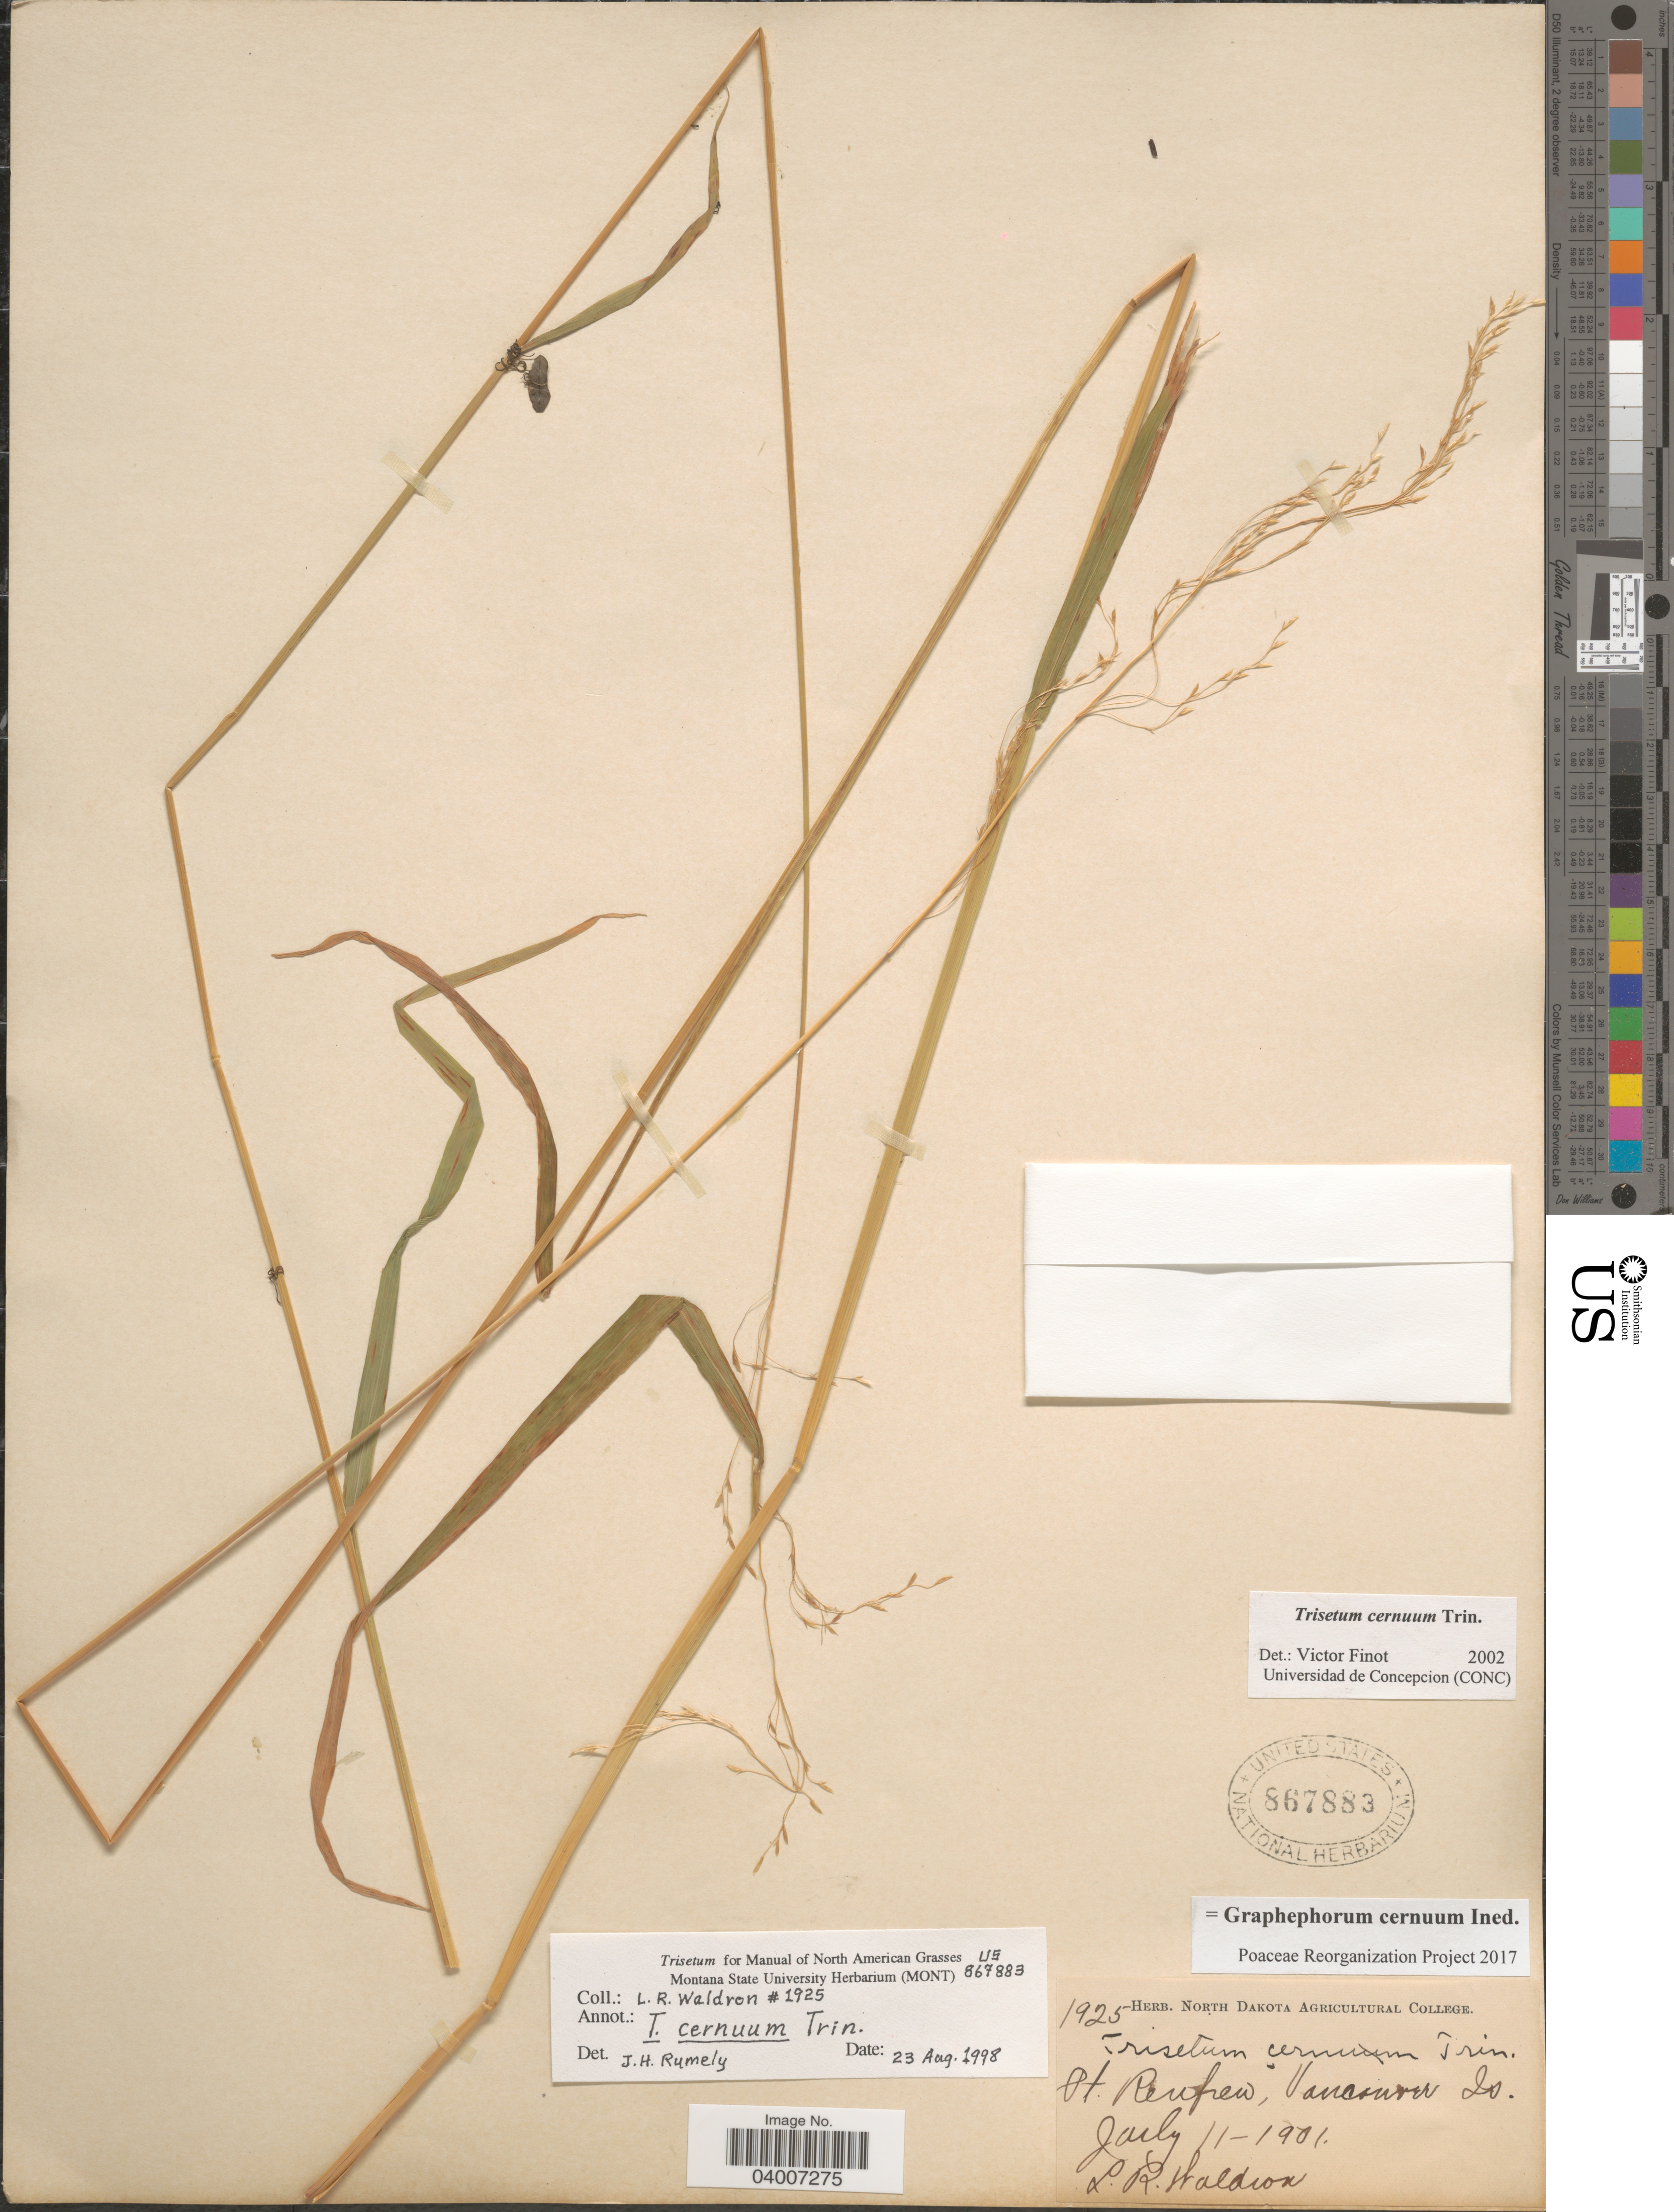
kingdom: Plantae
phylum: Tracheophyta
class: Liliopsida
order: Poales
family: Poaceae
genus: Graphephorum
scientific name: Graphephorum cernuum ined.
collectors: L. Waldron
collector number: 1925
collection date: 1901-07-11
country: Canada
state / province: British Columbia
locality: Pt. Renfrew, Vancouver Is.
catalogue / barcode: US 867883